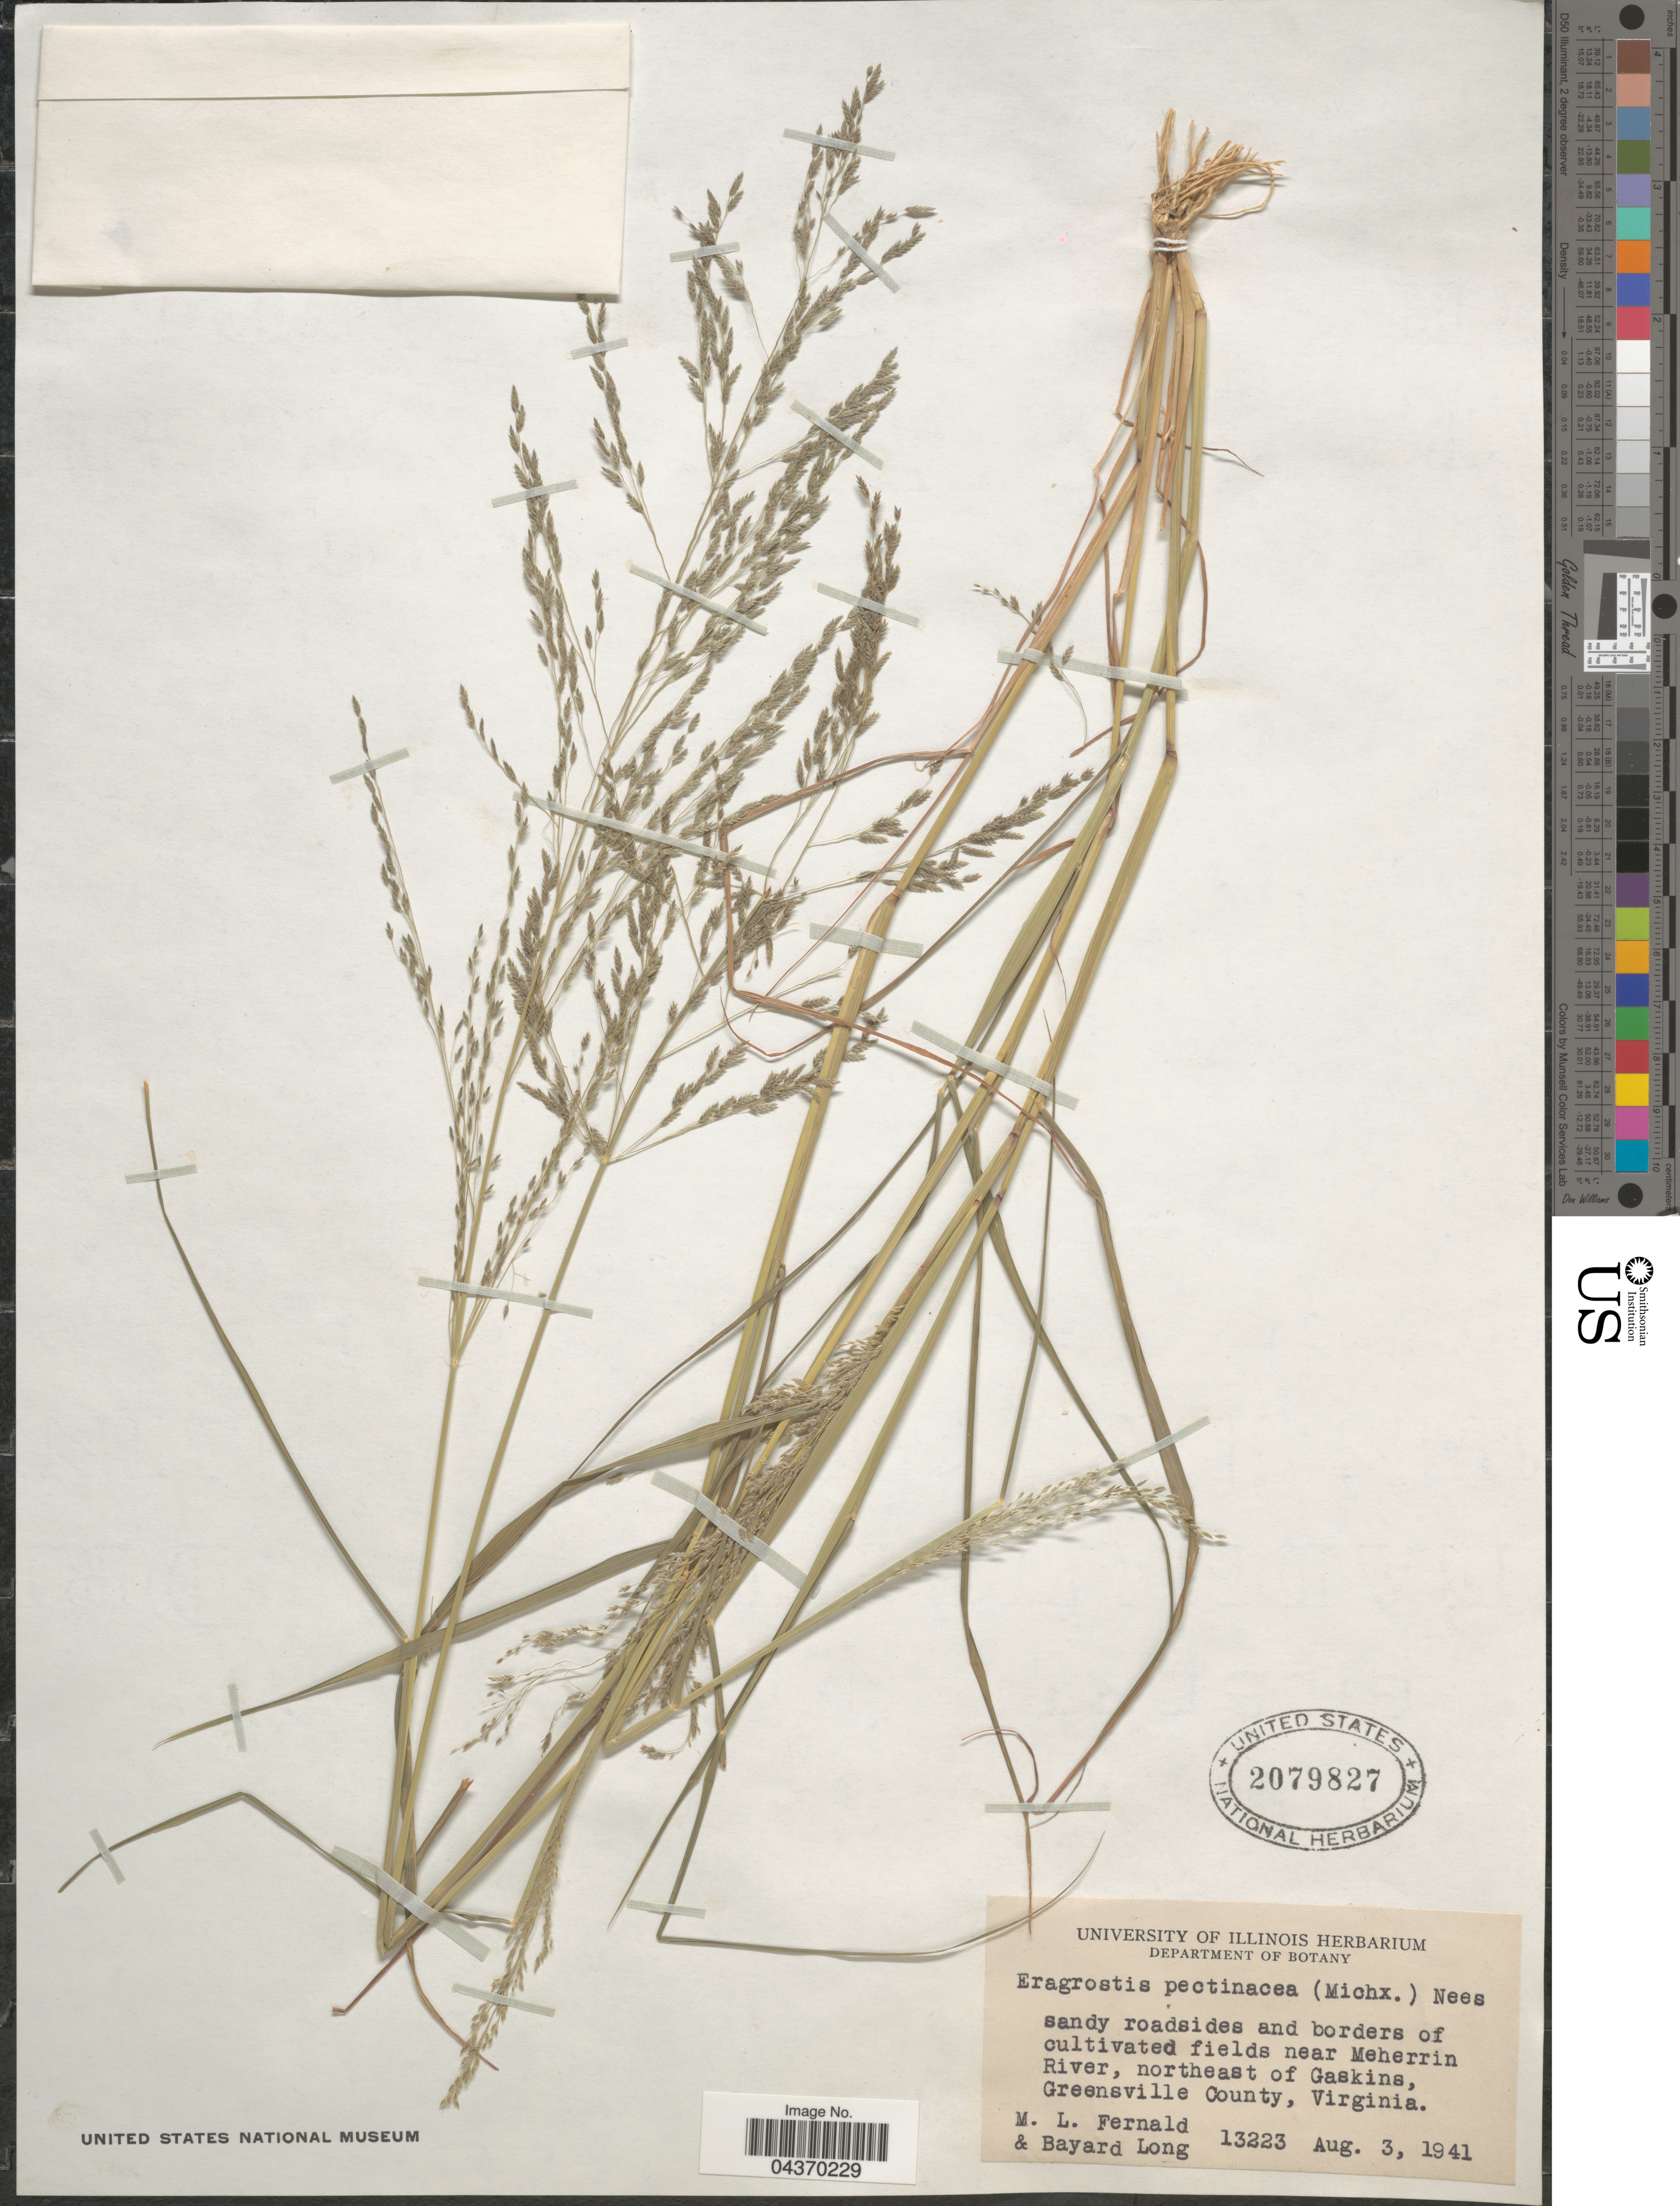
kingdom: Plantae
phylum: Tracheophyta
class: Liliopsida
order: Poales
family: Poaceae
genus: Eragrostis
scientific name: Eragrostis pectinacea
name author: (Michx.) Nees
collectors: M. L. Fernald & B. Long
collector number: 13223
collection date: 1941-08-03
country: United States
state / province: Virginia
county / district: Greensville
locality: Fields near Meherrin River, northeast of Gaskins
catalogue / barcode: US 2079827